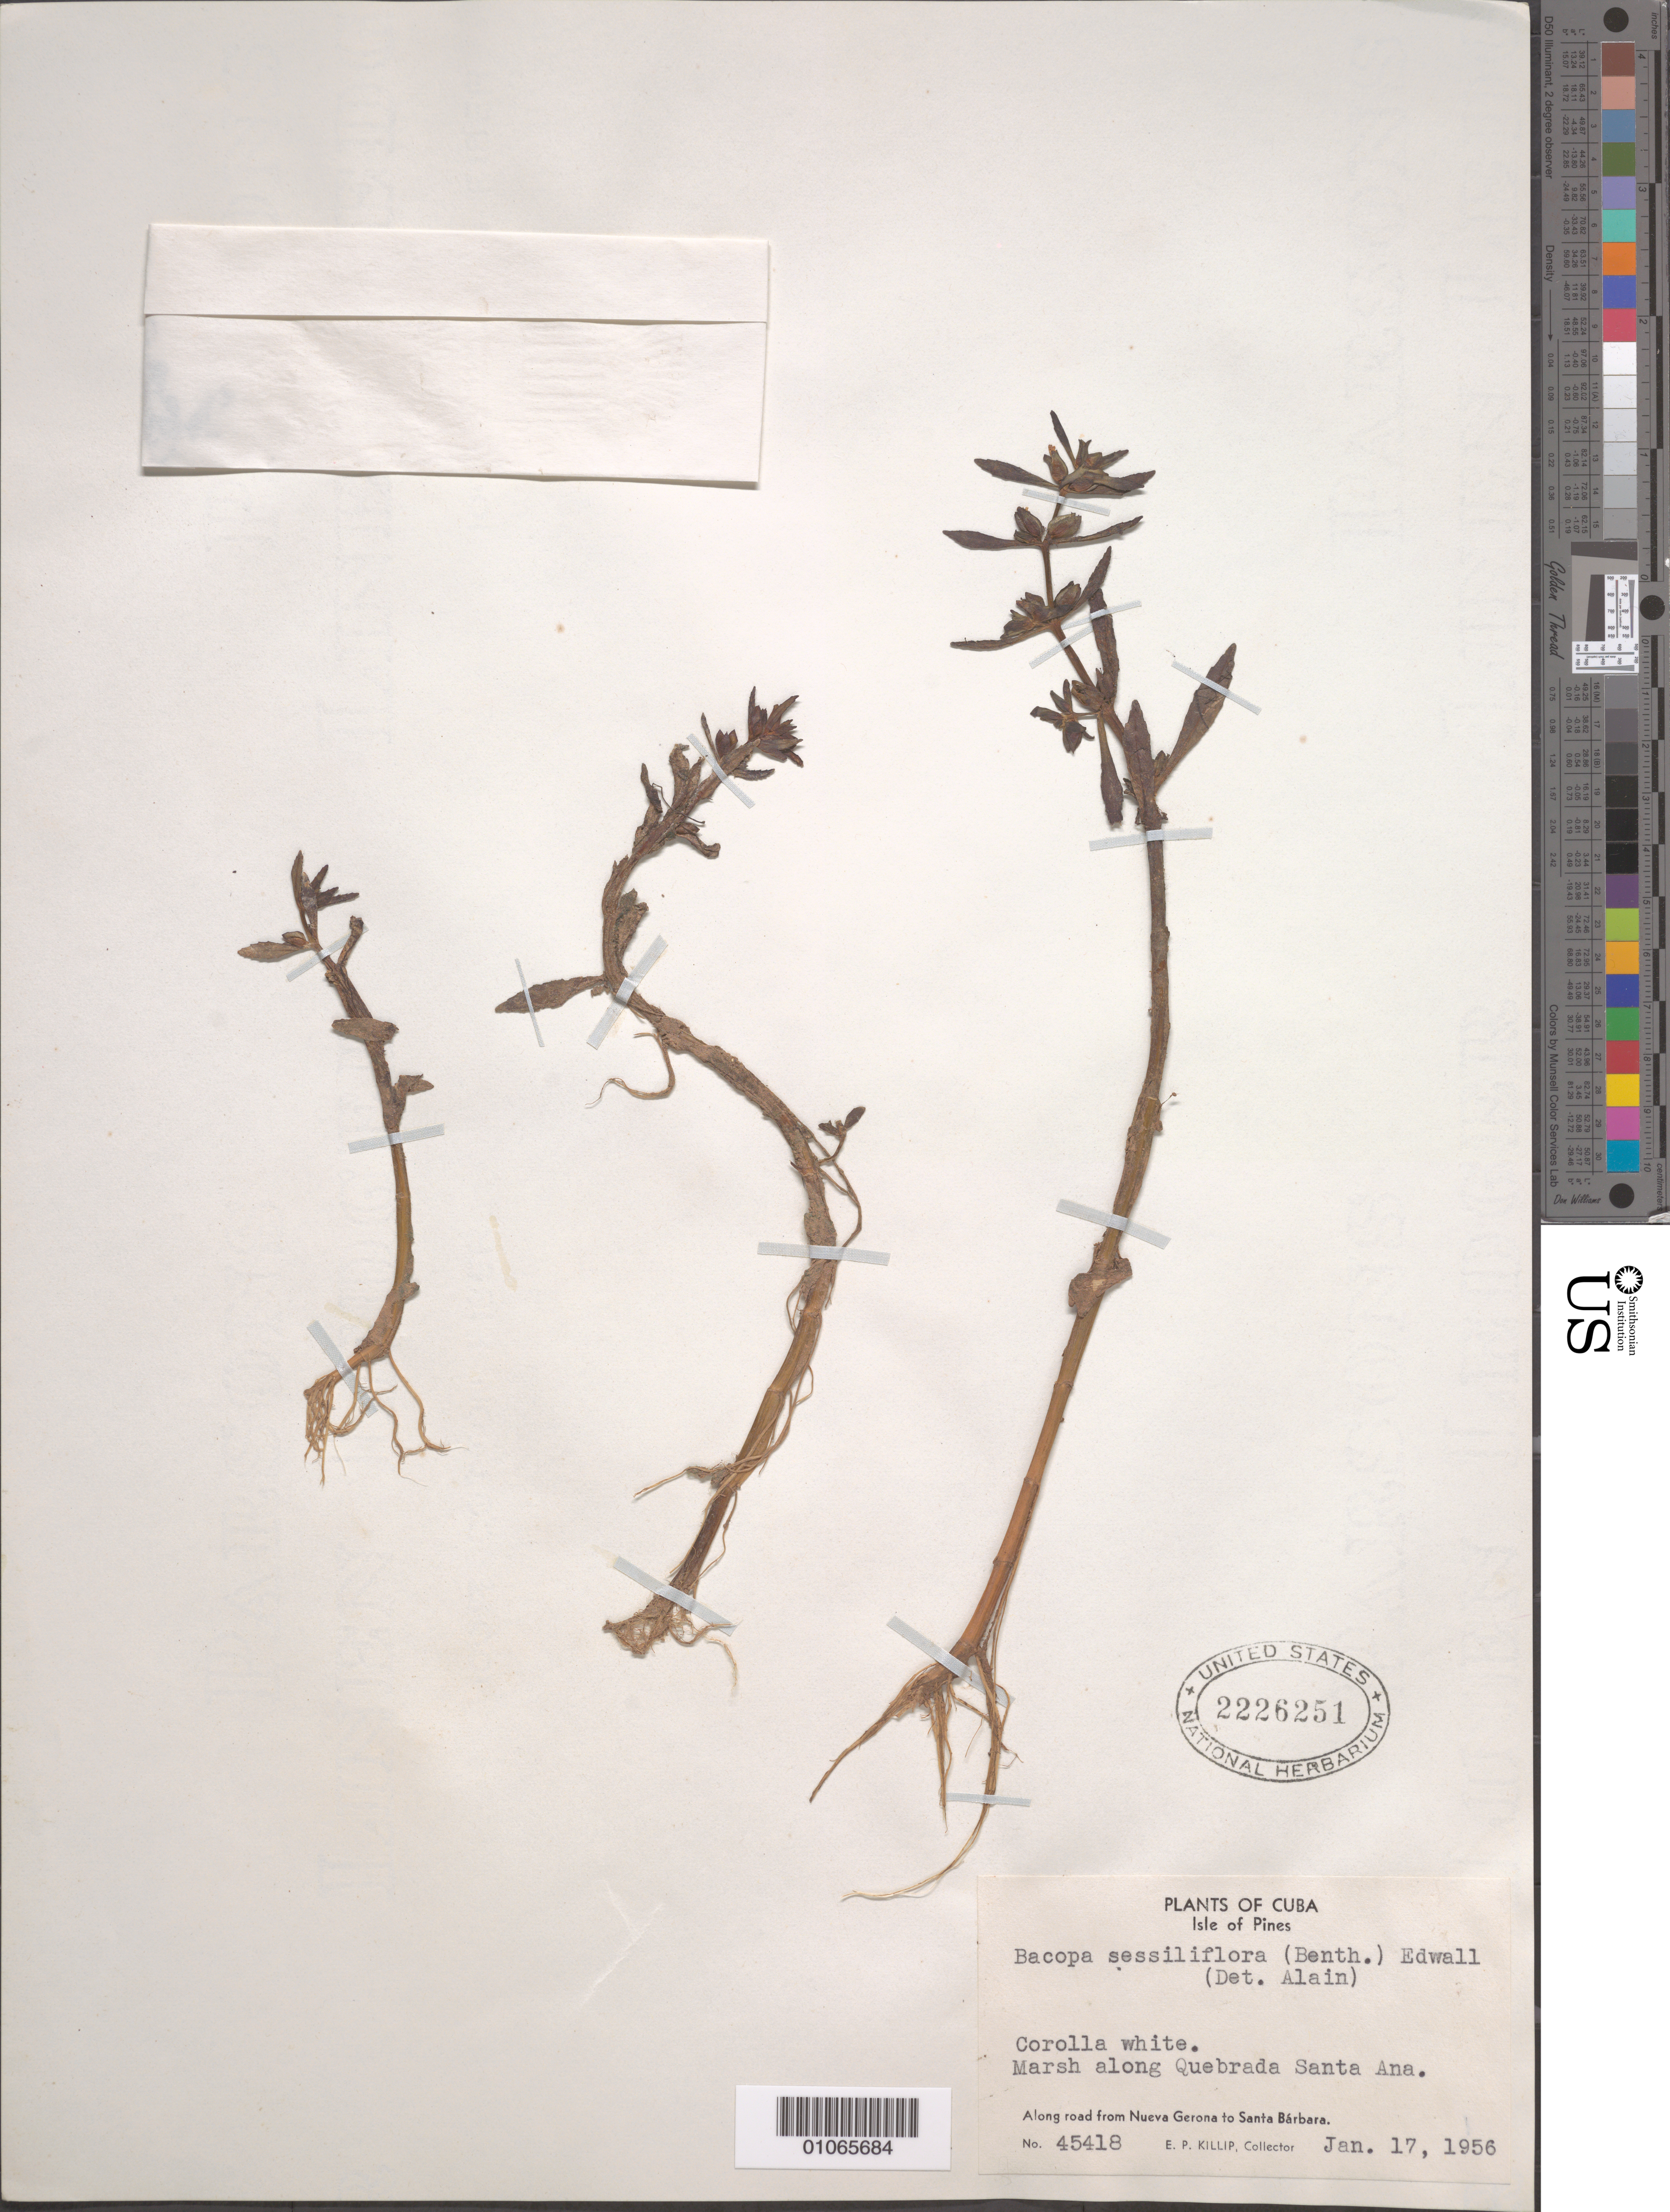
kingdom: Plantae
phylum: Tracheophyta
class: Magnoliopsida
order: Lamiales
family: Plantaginaceae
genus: Bacopa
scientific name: Bacopa sessiliflora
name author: (Benth.) Edwall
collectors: E. P. Killip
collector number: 45418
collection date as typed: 17 Jan 1956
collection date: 1956-01-17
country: Cuba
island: Isla de la Juventud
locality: Marsh along Quebrada Santa Ana Along road from Nueva Gerona to Santa Barbara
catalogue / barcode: US 2226251